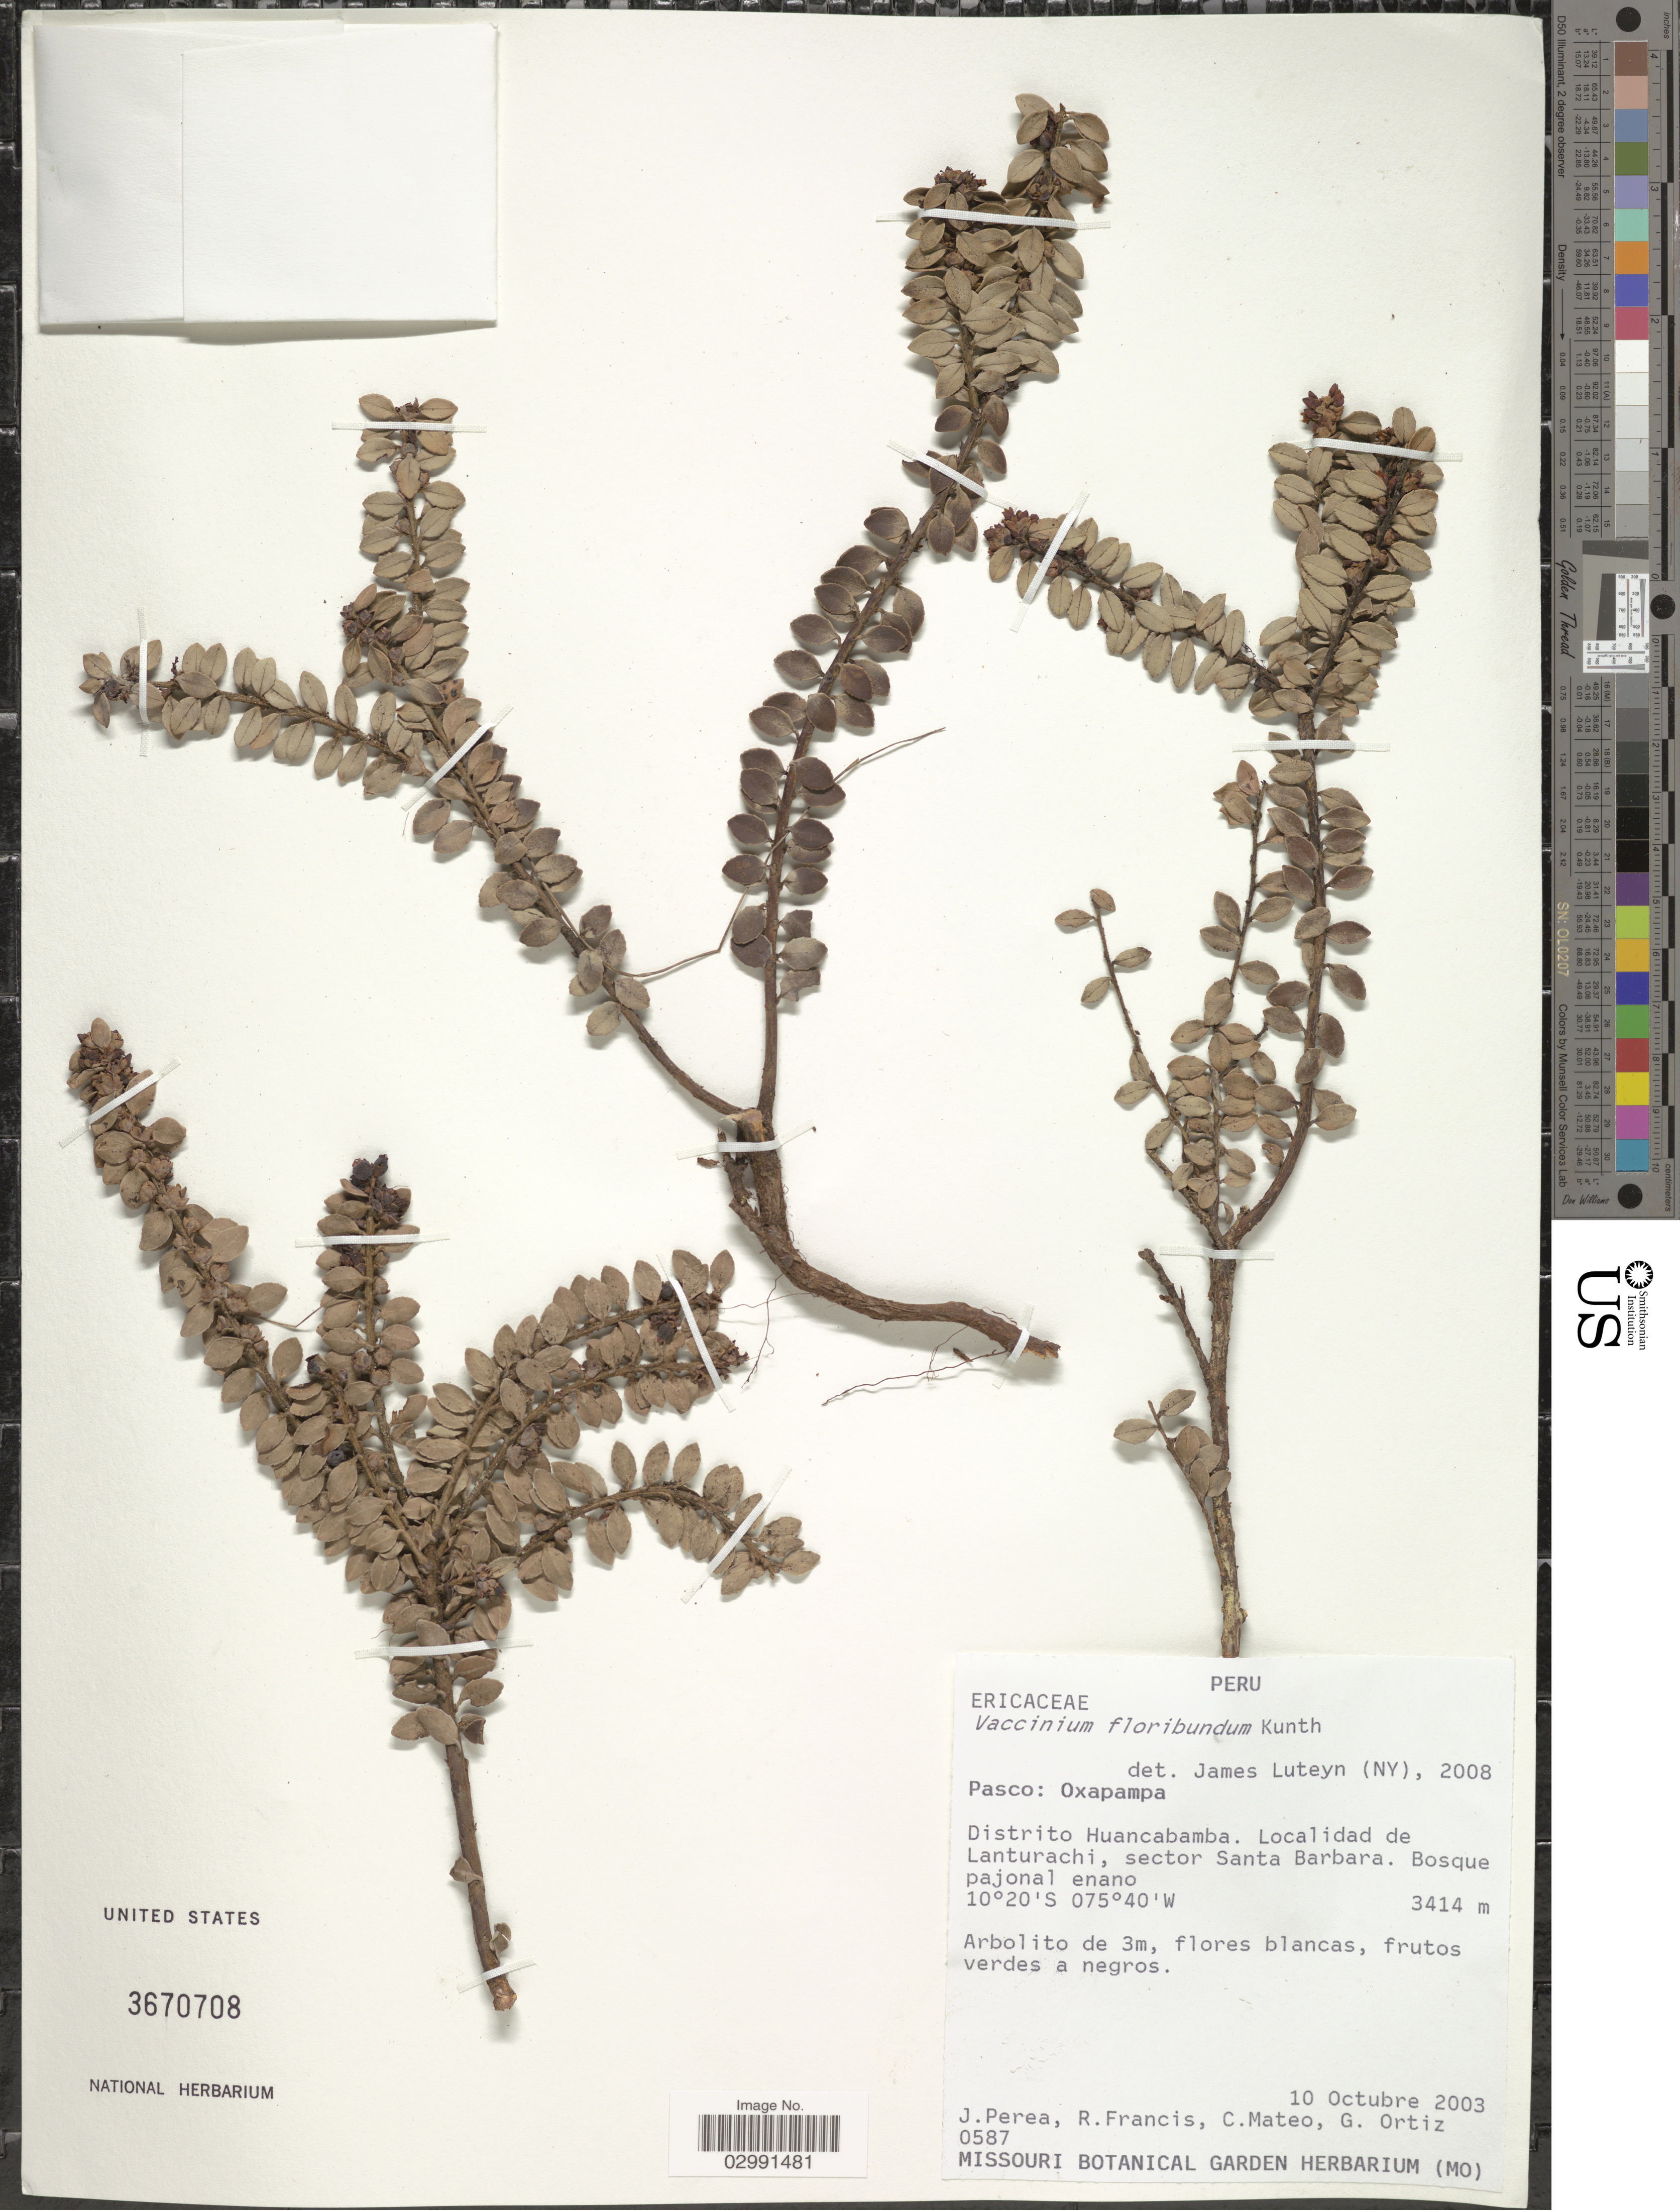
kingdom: Plantae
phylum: Tracheophyta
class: Magnoliopsida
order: Ericales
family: Ericaceae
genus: Vaccinium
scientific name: Vaccinium floribundum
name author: Kunth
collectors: J. Perea, R. Francis, C. Mateo & G. Ortiz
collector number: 0587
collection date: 2003-10-10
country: Peru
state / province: Pasco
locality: Oxapampa. Distrito Huancabamba. Localidad de Lanturachi, sector Santa Barbara.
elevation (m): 3414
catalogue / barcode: US 3670708